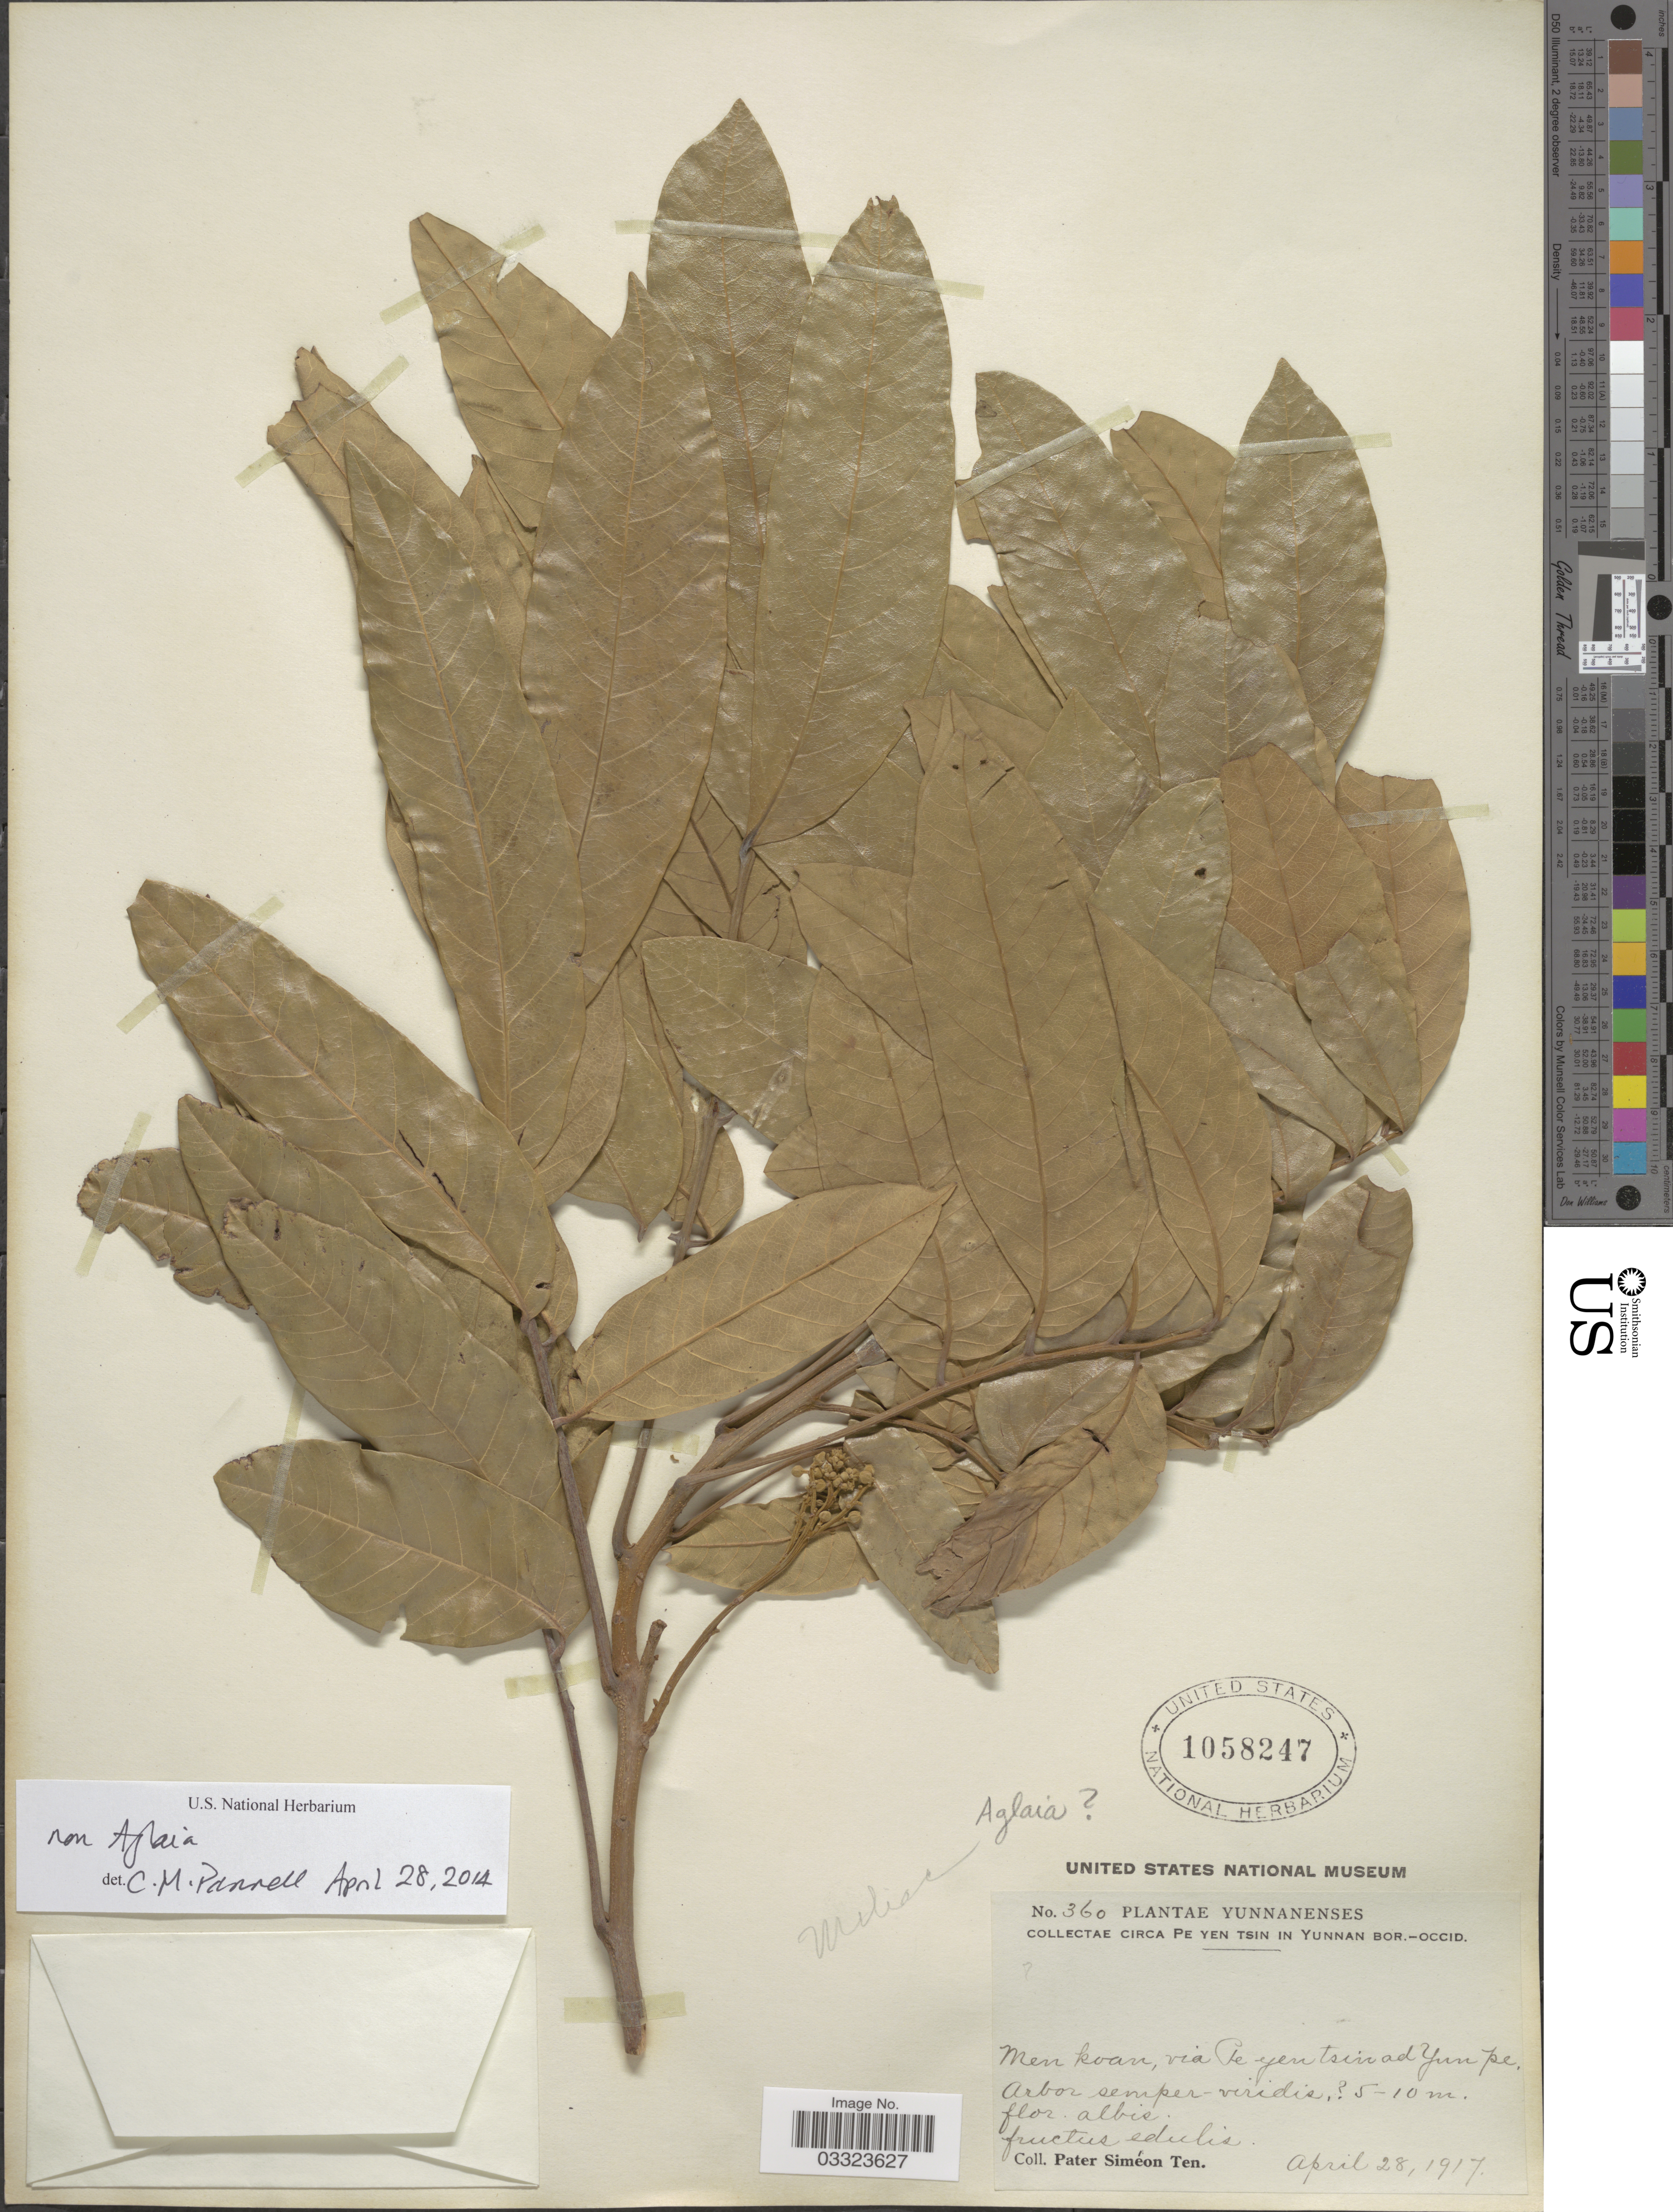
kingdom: Plantae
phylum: Tracheophyta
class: Magnoliopsida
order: Sapindales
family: Meliaceae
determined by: Pannell, C. M.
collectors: P. S. Ten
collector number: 360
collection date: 1917-04-28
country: China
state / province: Yunnan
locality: Circa Pe Yen Tsin in Yunnan Bor.-Occid. Men koan, via Pe yen tsin ad Yun pe.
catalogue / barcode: US 1058247